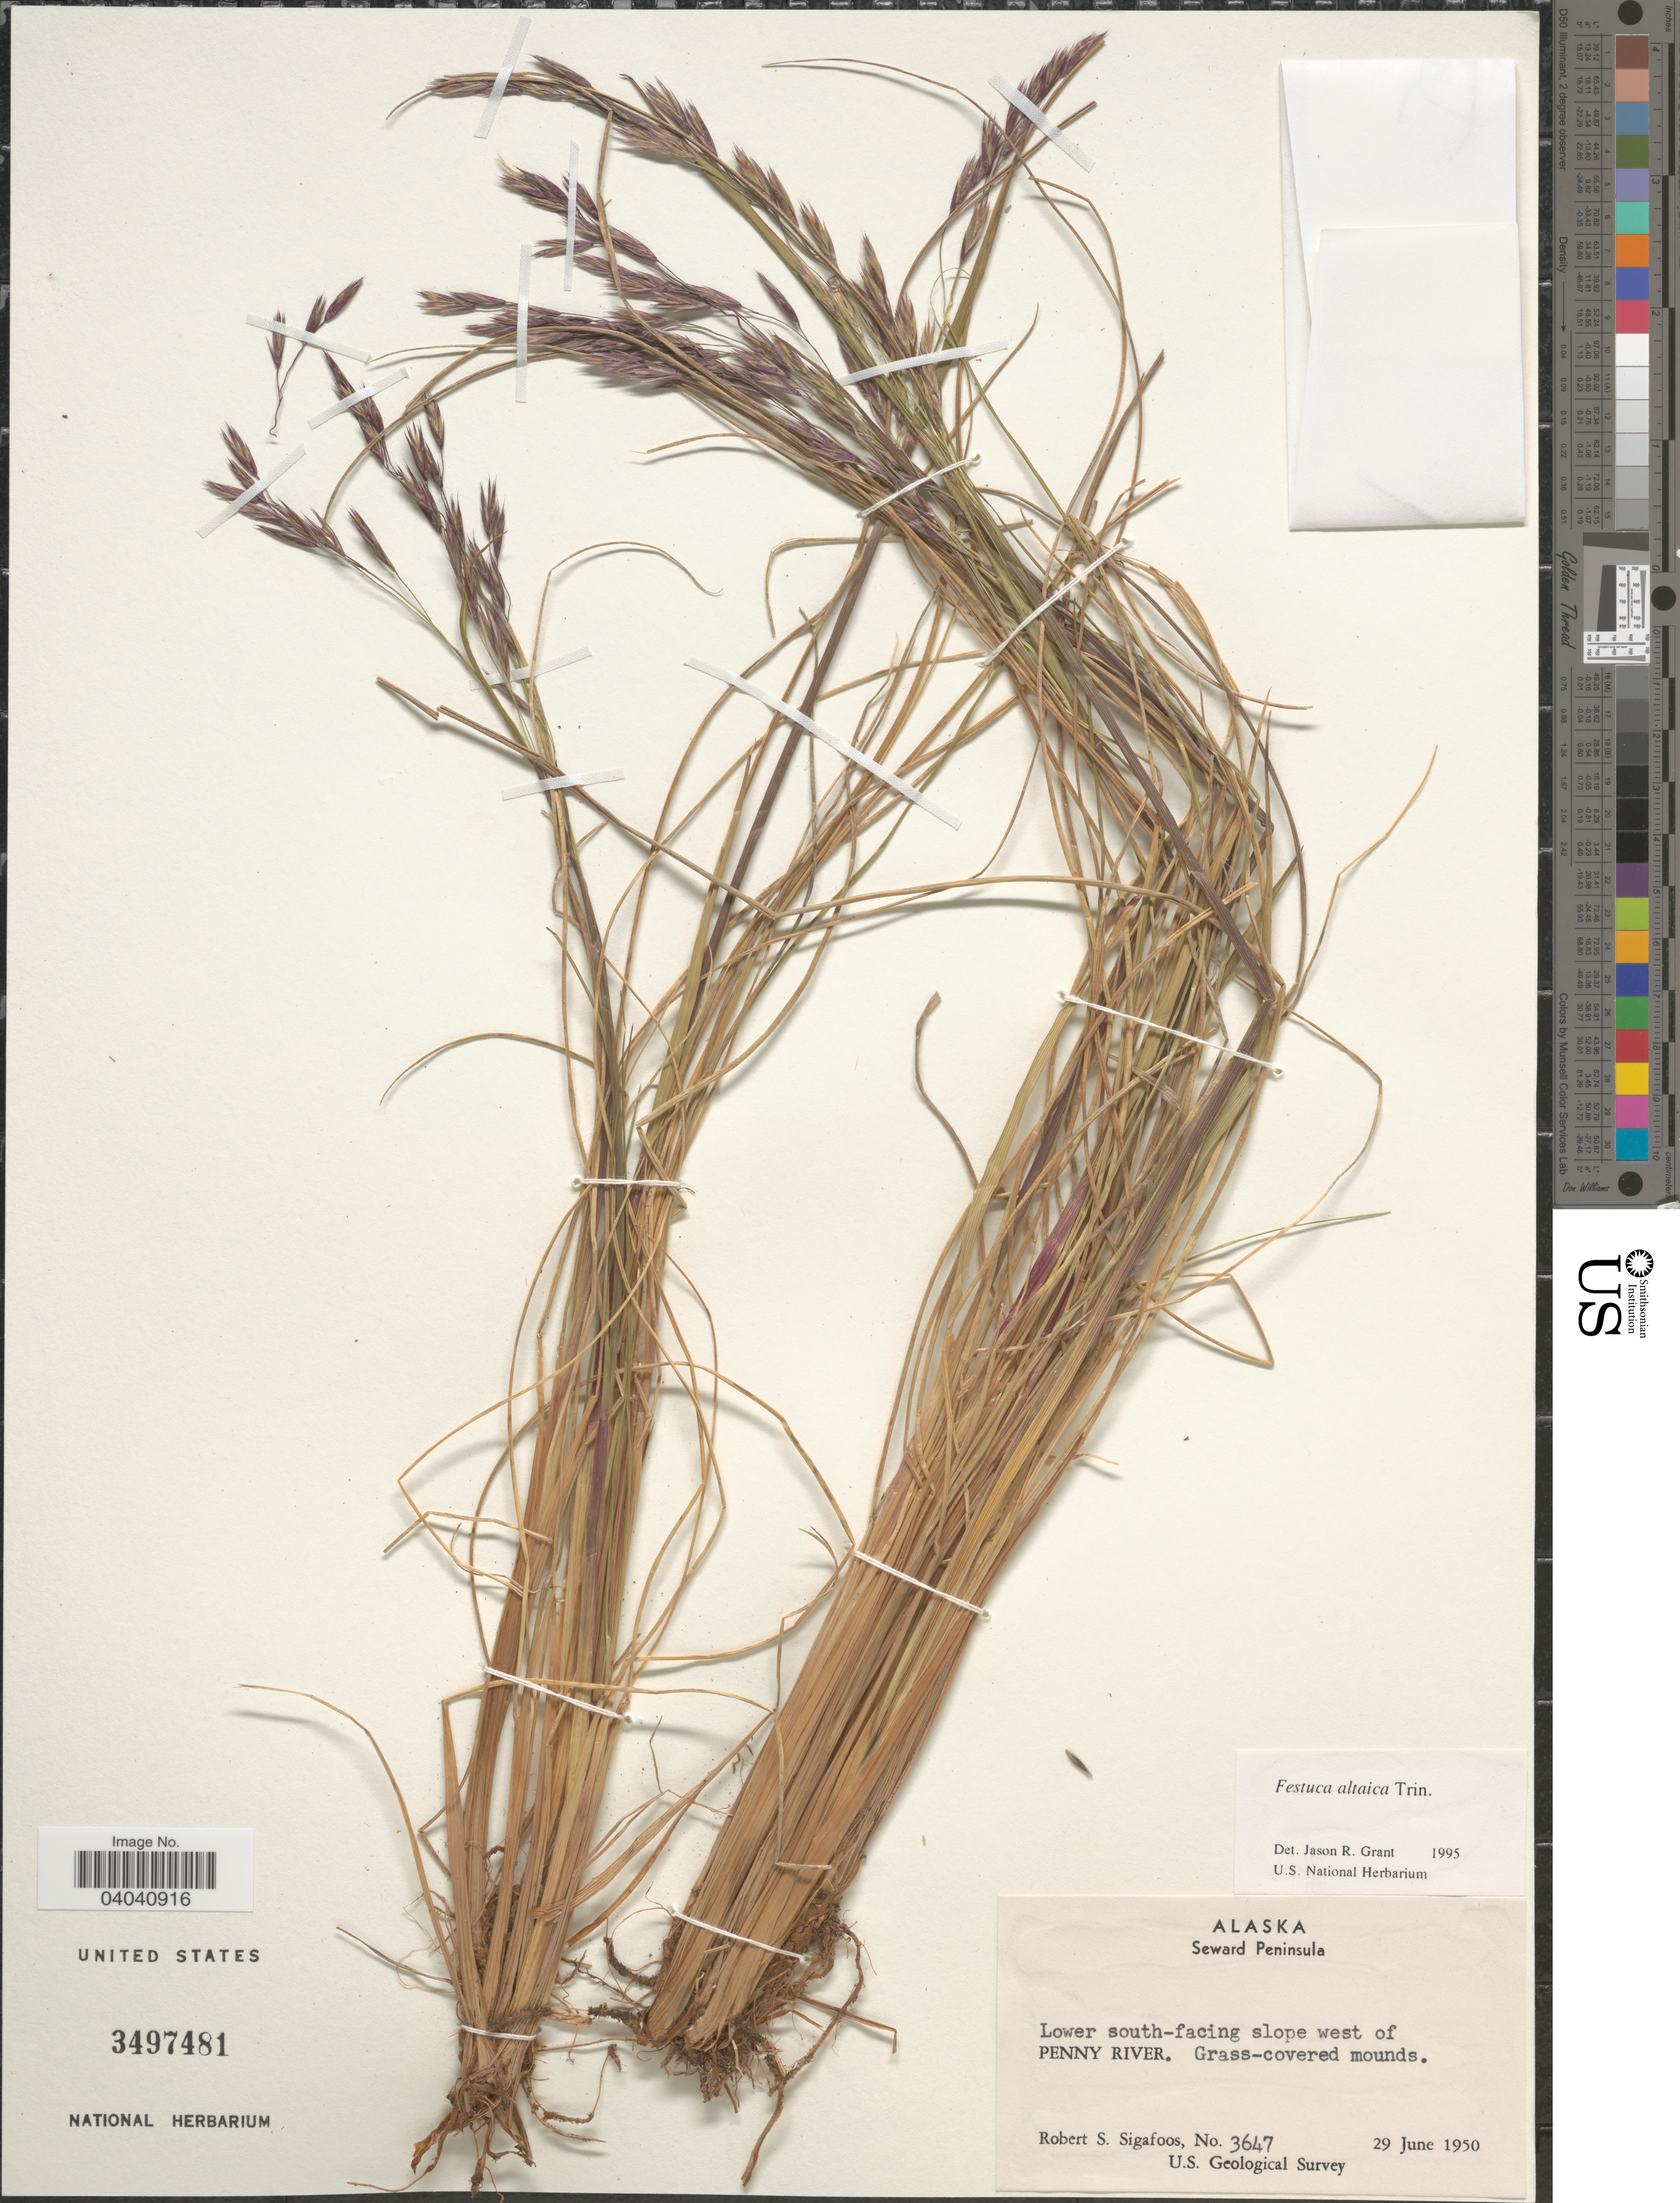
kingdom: Plantae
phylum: Tracheophyta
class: Liliopsida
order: Poales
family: Poaceae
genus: Festuca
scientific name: Festuca altaica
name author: Trin.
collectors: R. Sigafoos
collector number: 3647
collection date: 1950-06-29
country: United States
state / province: Alaska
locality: Seward Peninsula. Lower south-facing slope west of Penny River.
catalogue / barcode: US 3497481